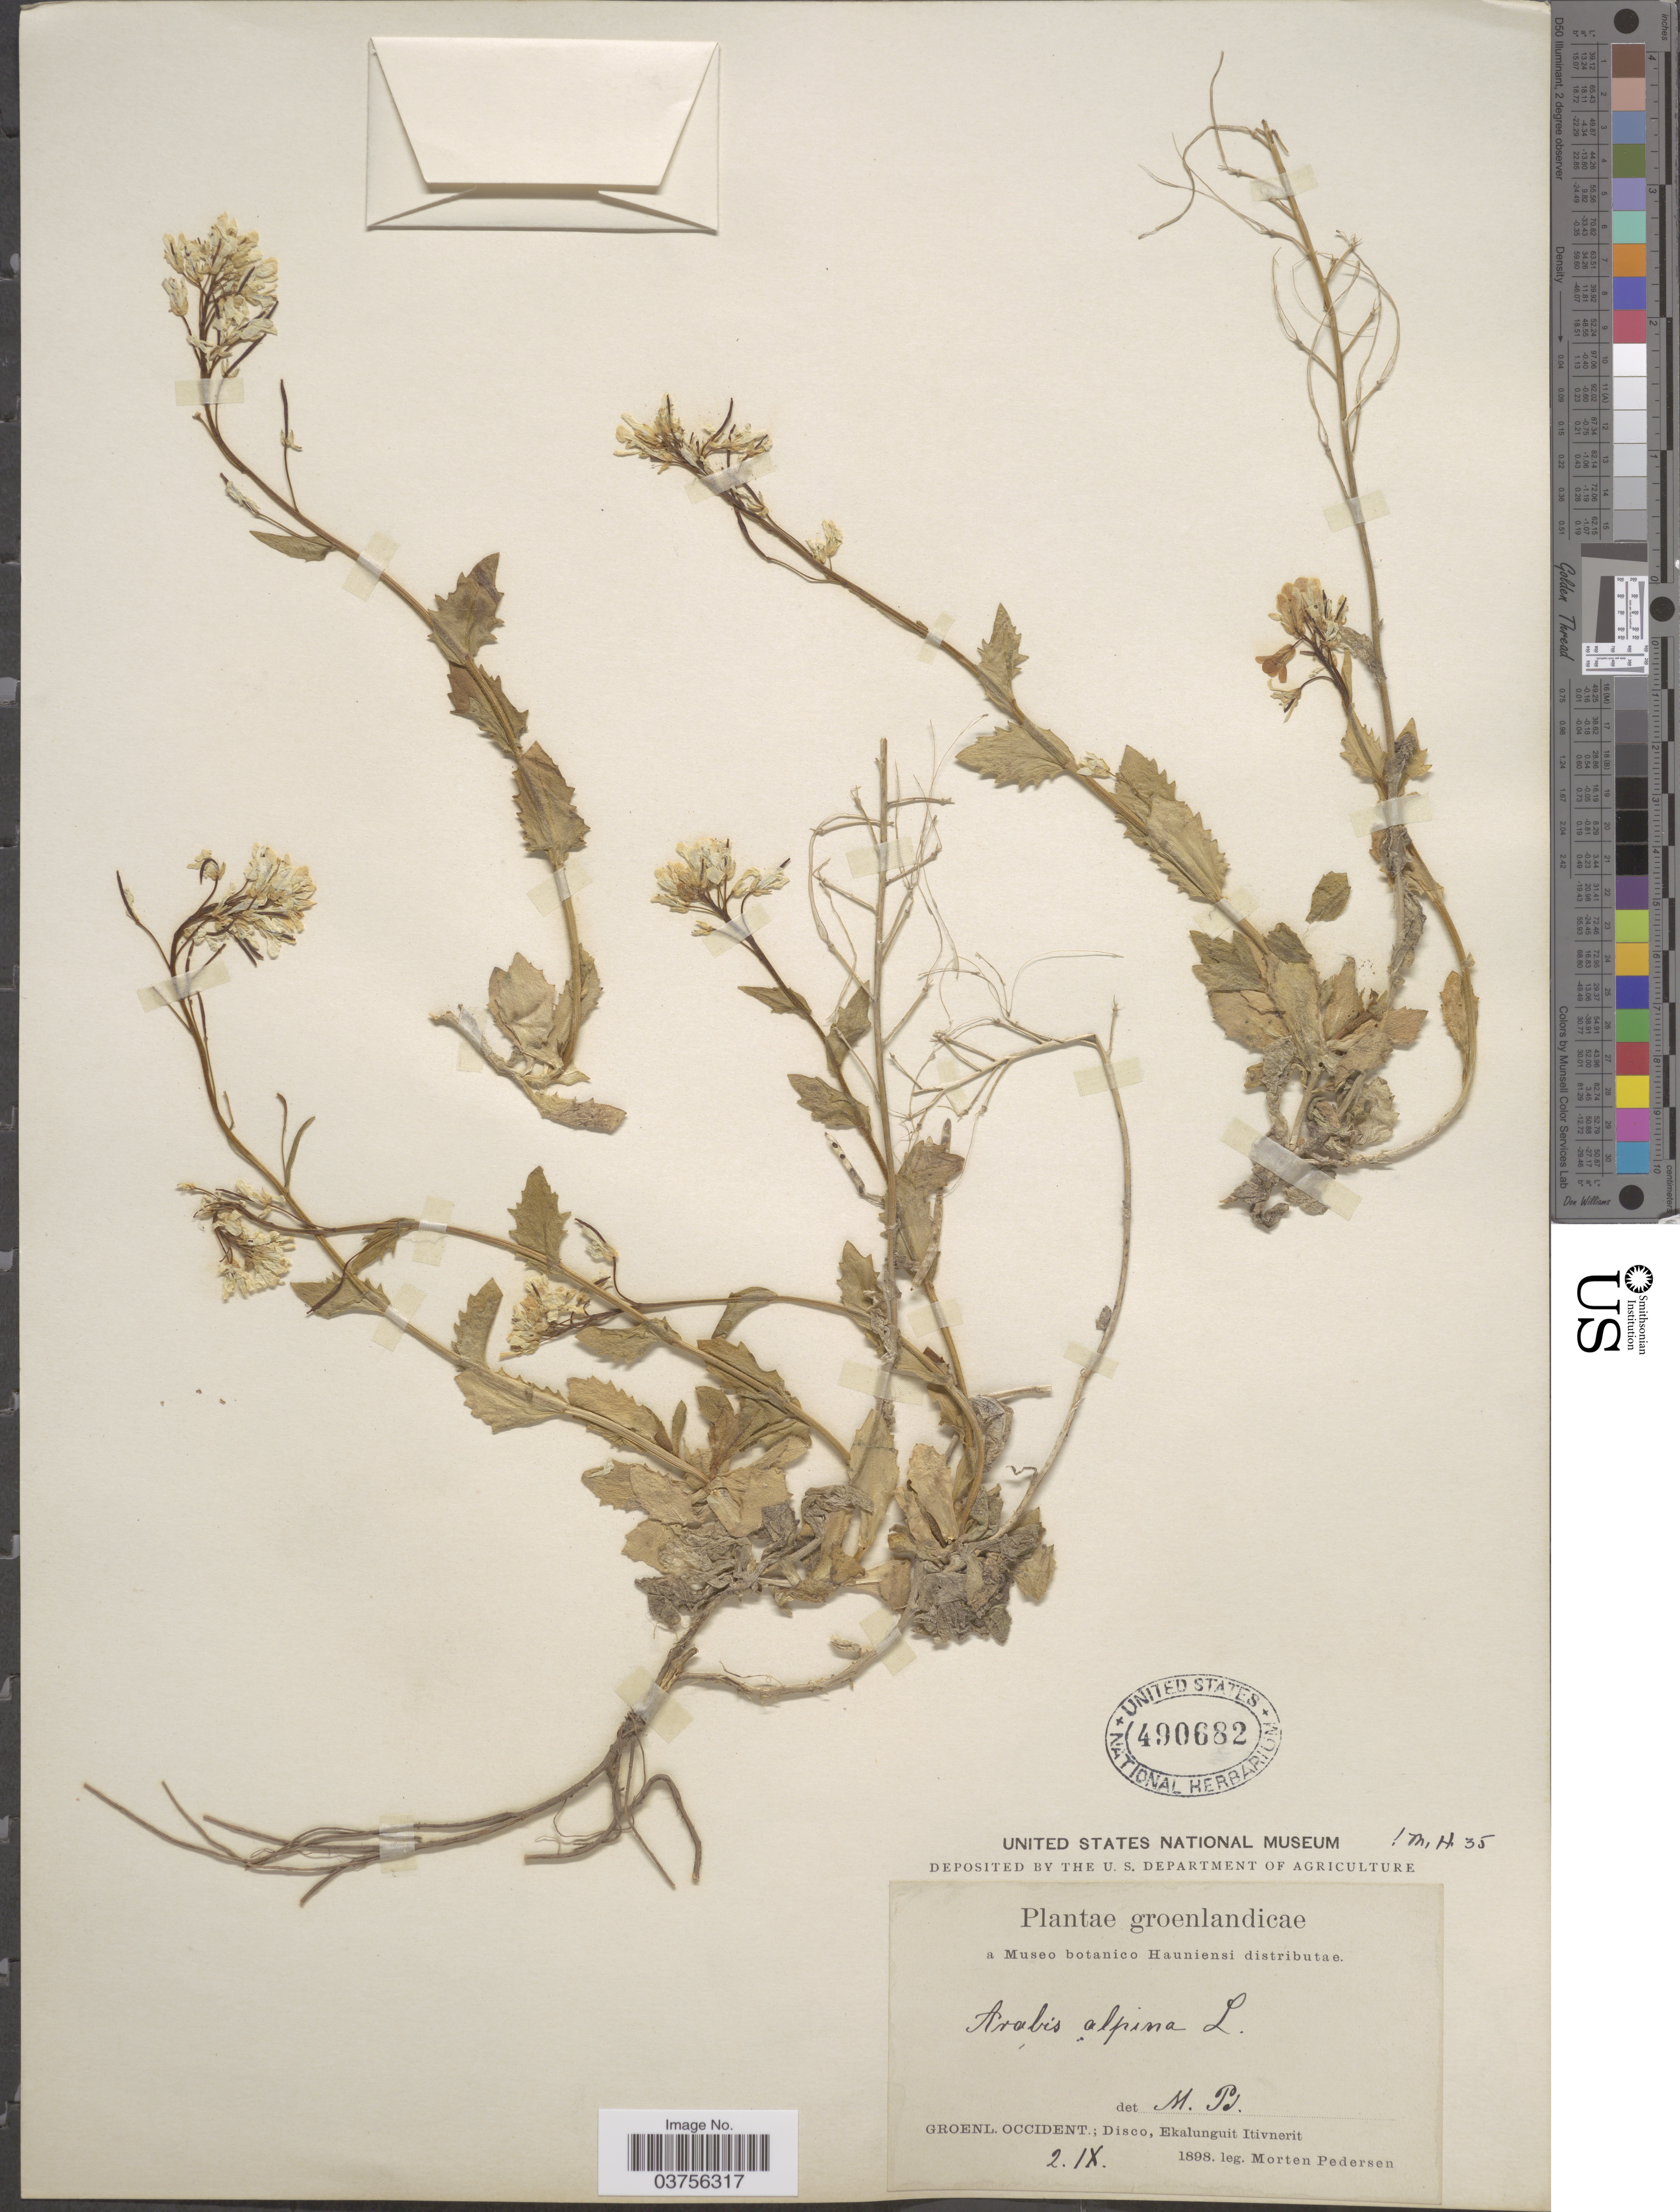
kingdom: Plantae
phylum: Tracheophyta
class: Magnoliopsida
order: Brassicales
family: Brassicaceae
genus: Arabis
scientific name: Arabis alpina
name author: L.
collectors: M. Pedersen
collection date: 1898-09-02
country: Greenland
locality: Groenl. Occident.; Disco, Ekalunguit Itivnerit.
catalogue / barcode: US 490682